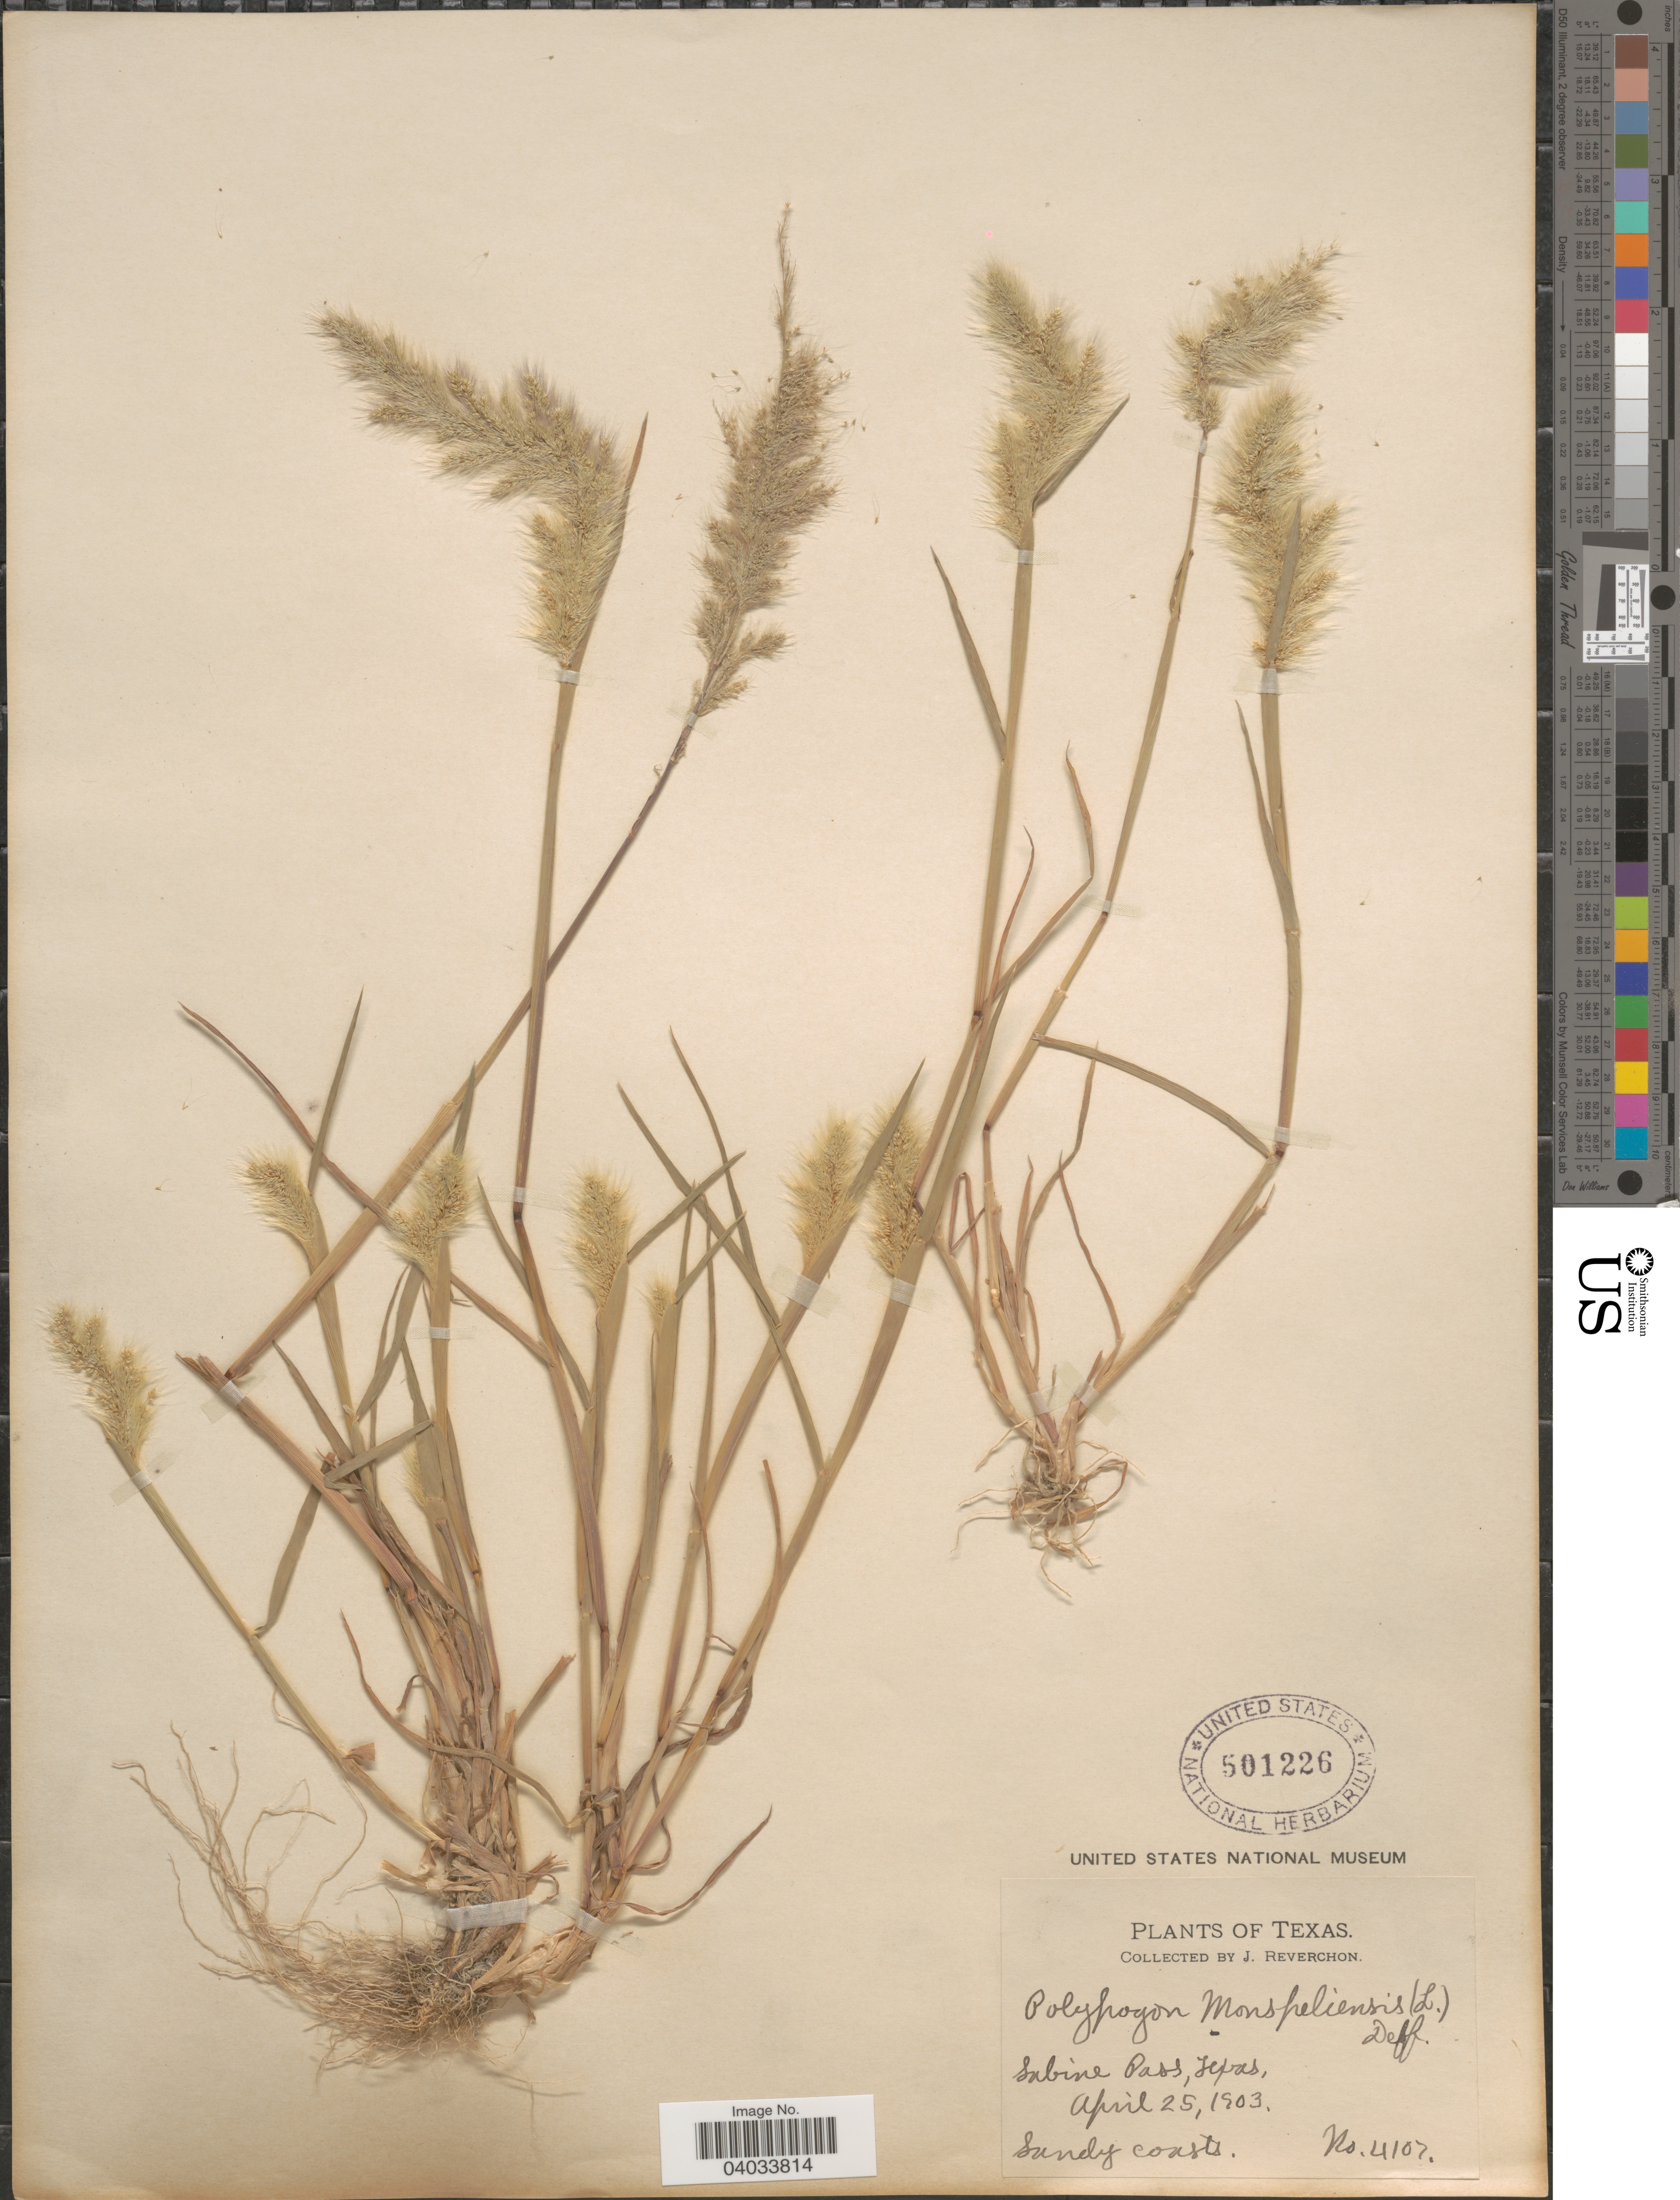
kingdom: Plantae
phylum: Tracheophyta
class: Liliopsida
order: Poales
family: Poaceae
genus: Polypogon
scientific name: Polypogon monspeliensis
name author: (L.) Desf.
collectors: J. Reverchon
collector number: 4107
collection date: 1903-04-25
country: United States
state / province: Texas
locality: Sabine Pass.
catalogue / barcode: US 501226